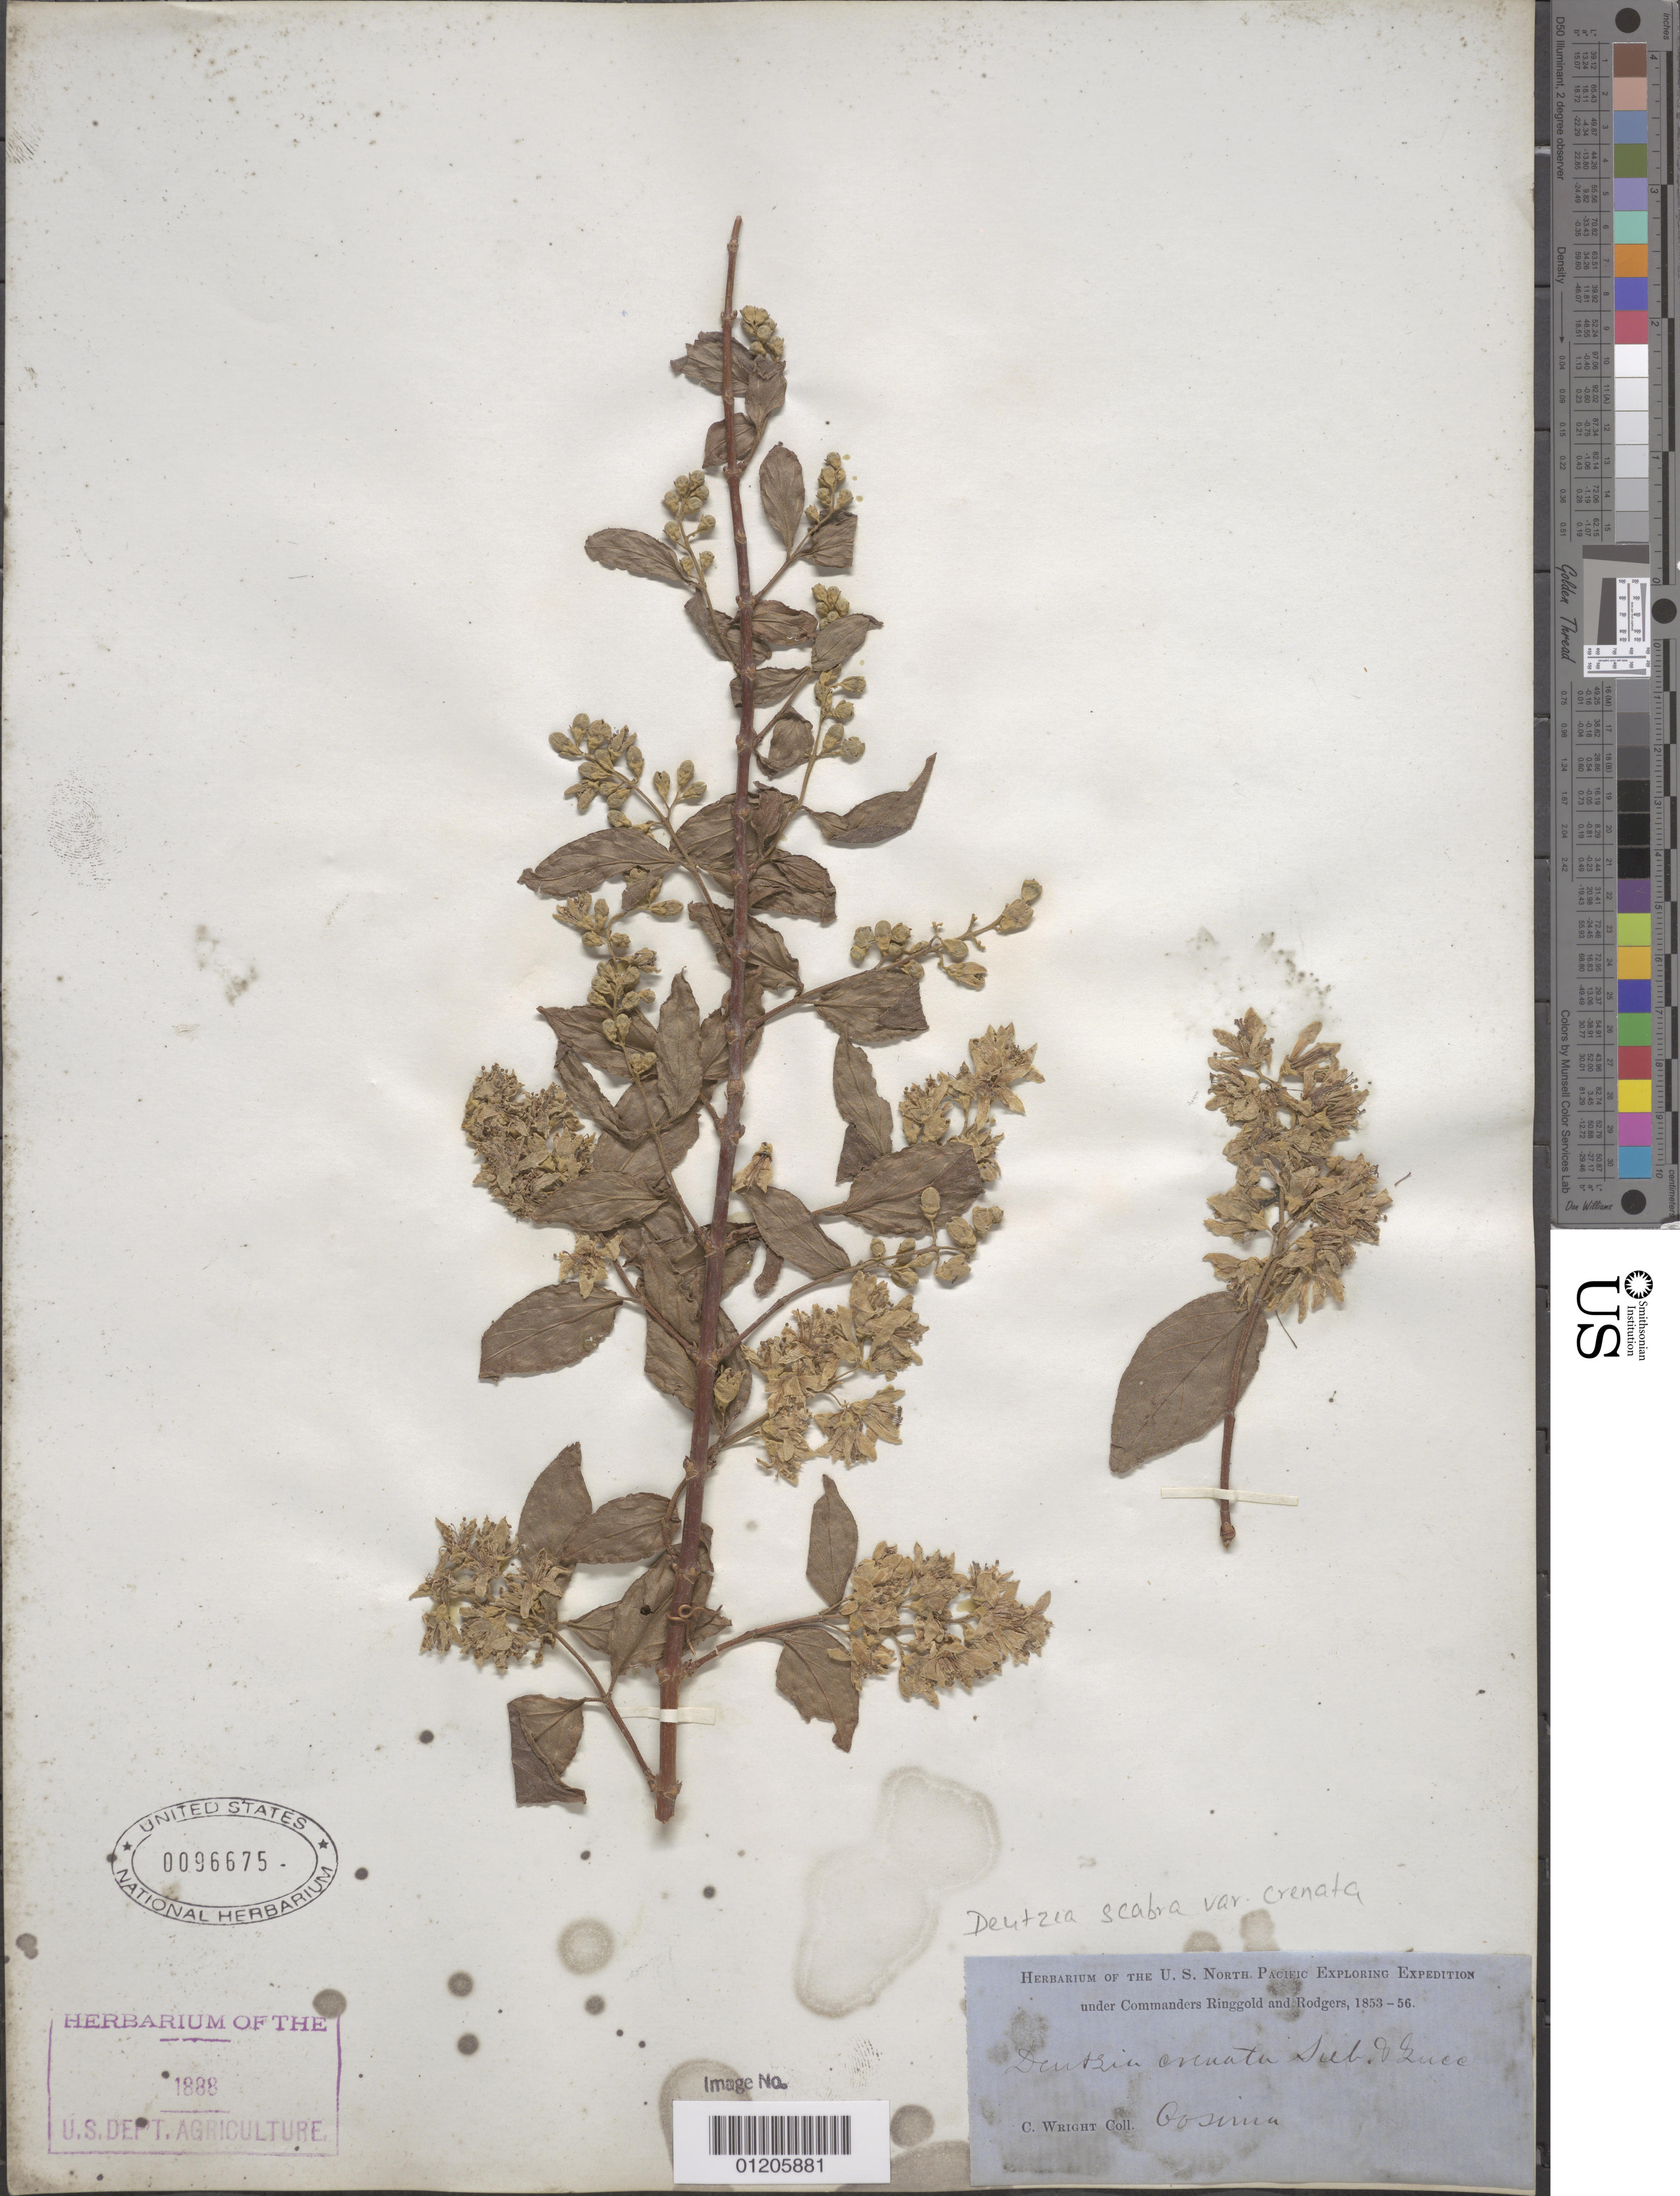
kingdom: Plantae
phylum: Tracheophyta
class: Magnoliopsida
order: Cornales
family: Hydrangeaceae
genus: Deutzia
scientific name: Deutzia scabra var. crenata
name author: Maxim.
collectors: C. Wright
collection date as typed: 1853 to -- -- 1856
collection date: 1853/1856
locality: Gosima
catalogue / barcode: US 96675